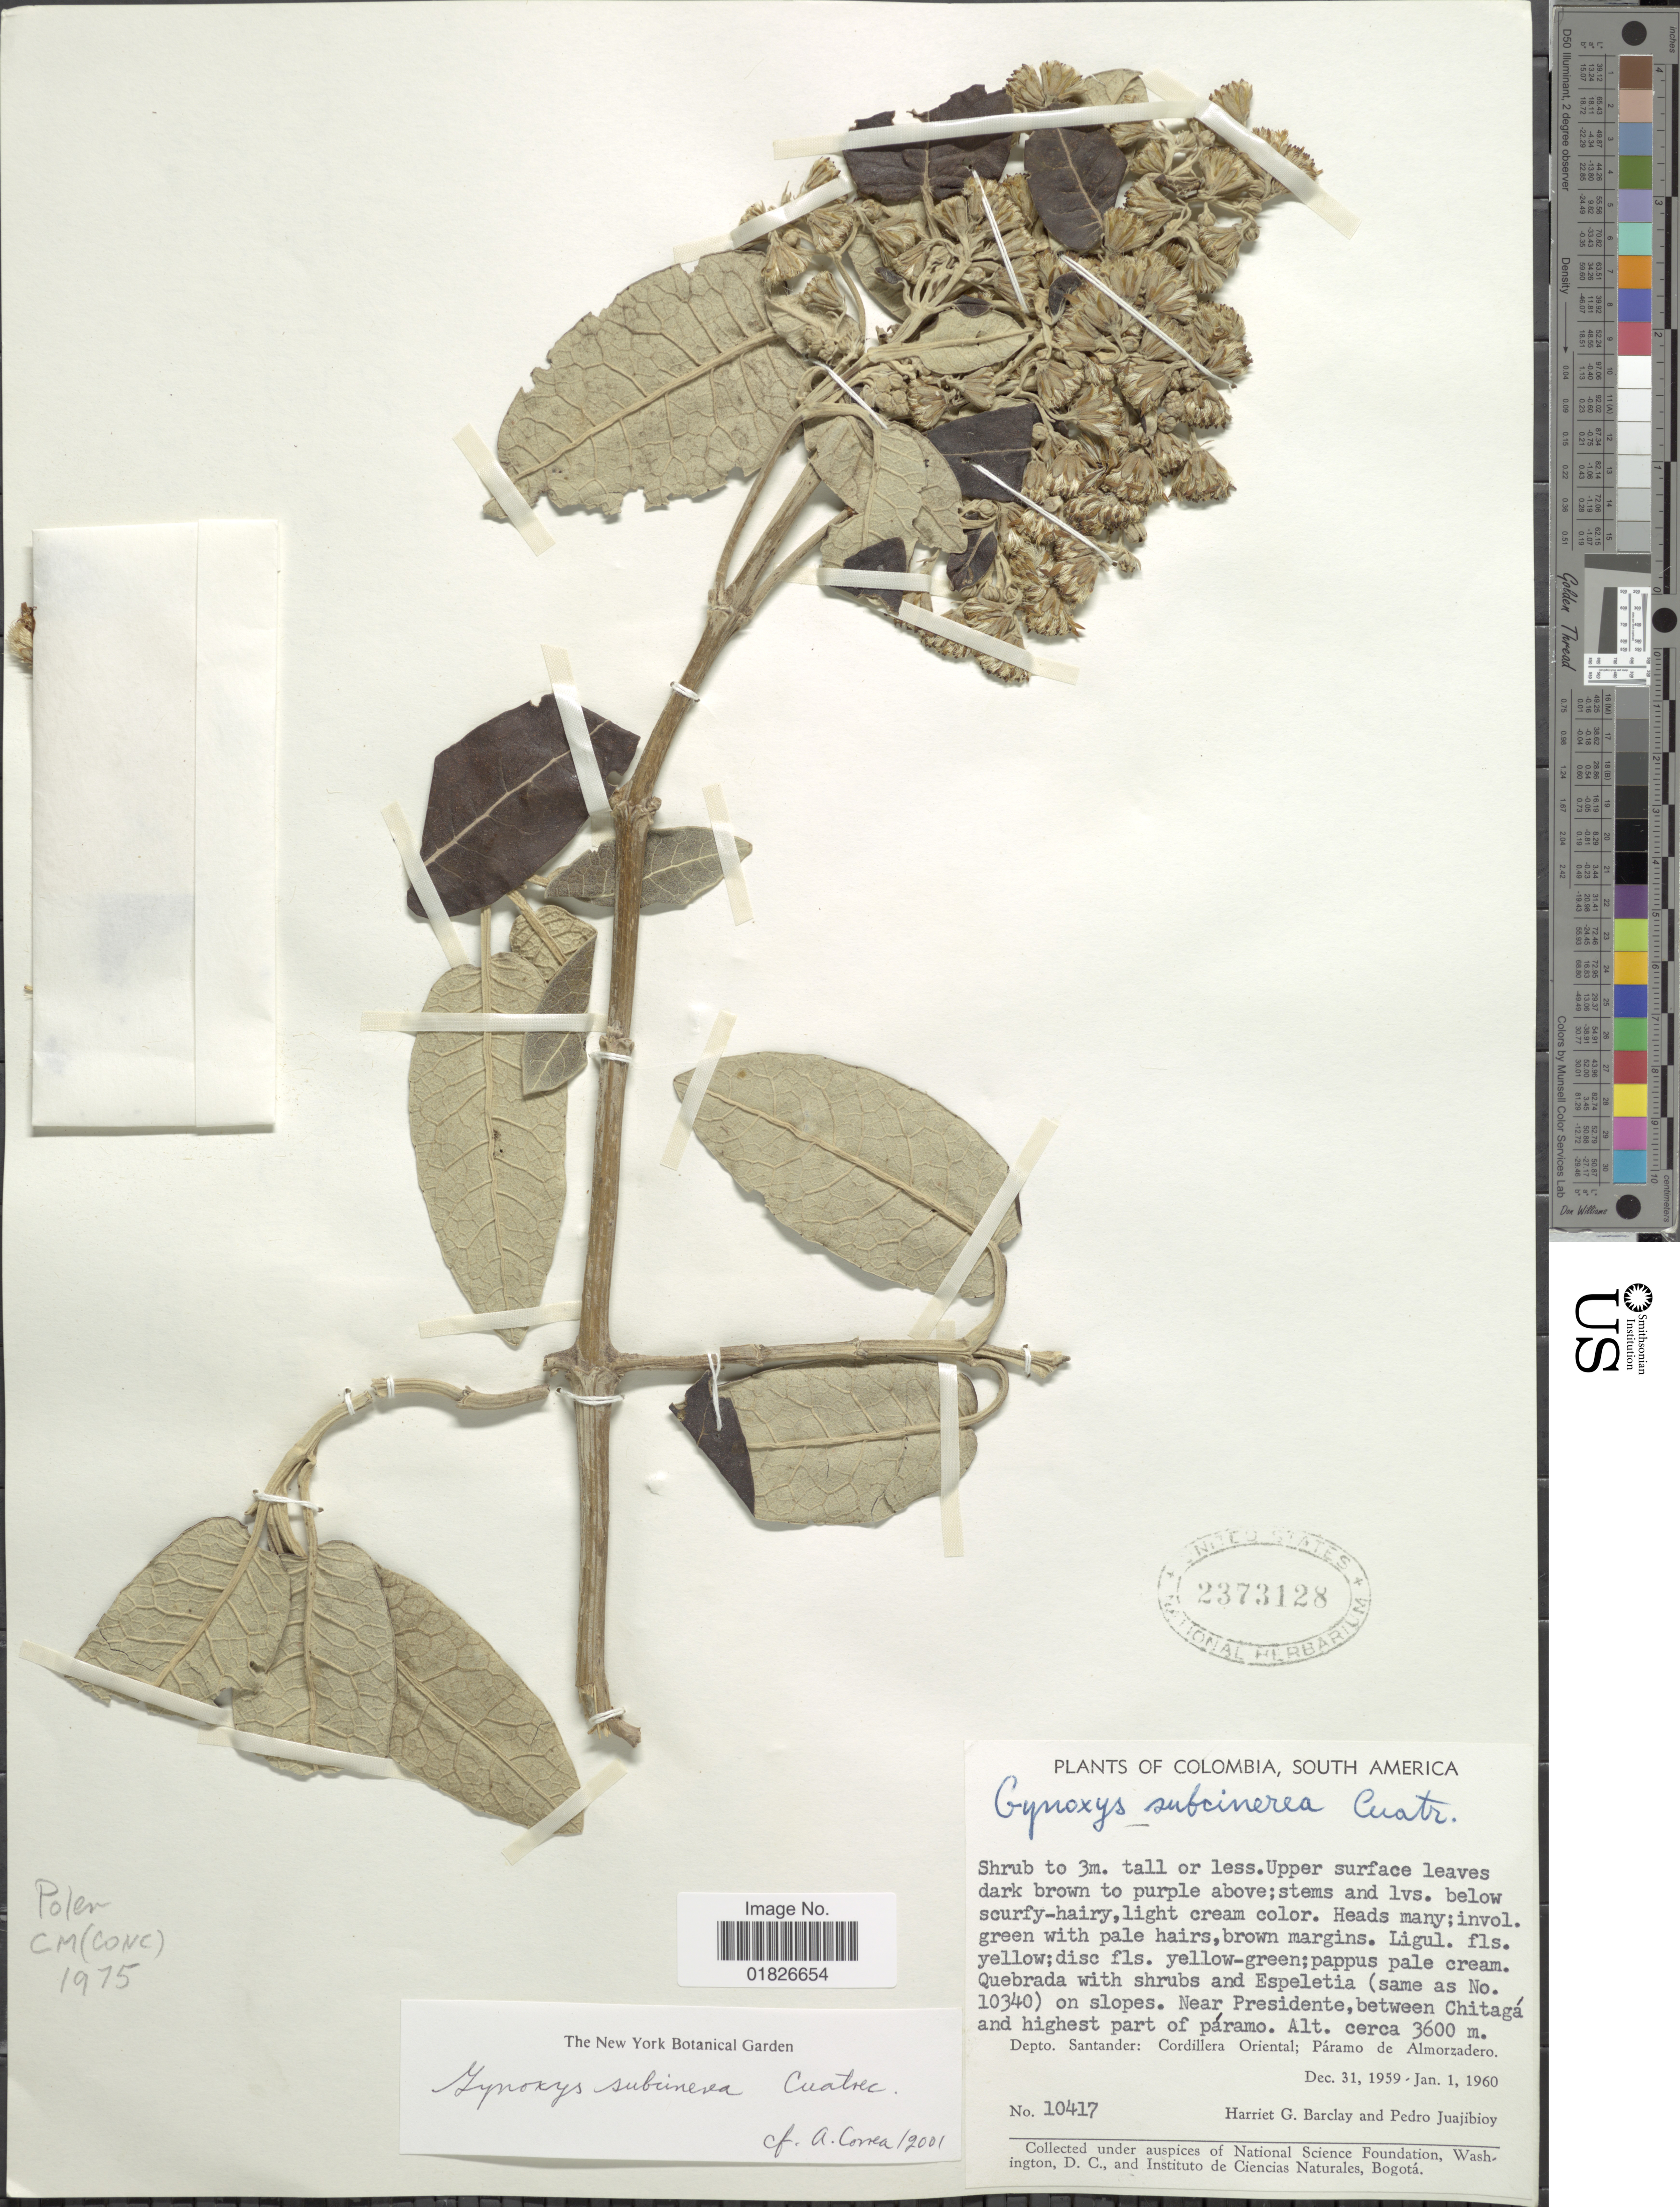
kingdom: Plantae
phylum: Tracheophyta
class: Magnoliopsida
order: Asterales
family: Asteraceae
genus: Gynoxys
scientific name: Gynoxys subcinerea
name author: Cuatrec.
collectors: H. G. Barclay & P. Juajibioy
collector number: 10417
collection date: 1959-12-31/1960-01-01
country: Colombia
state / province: Santander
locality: South America, near Presidente, between Chitaga and highest part of paramo, Cordillera Oriental, Paramo de Almorzadero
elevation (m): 3600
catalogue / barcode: US 2373128